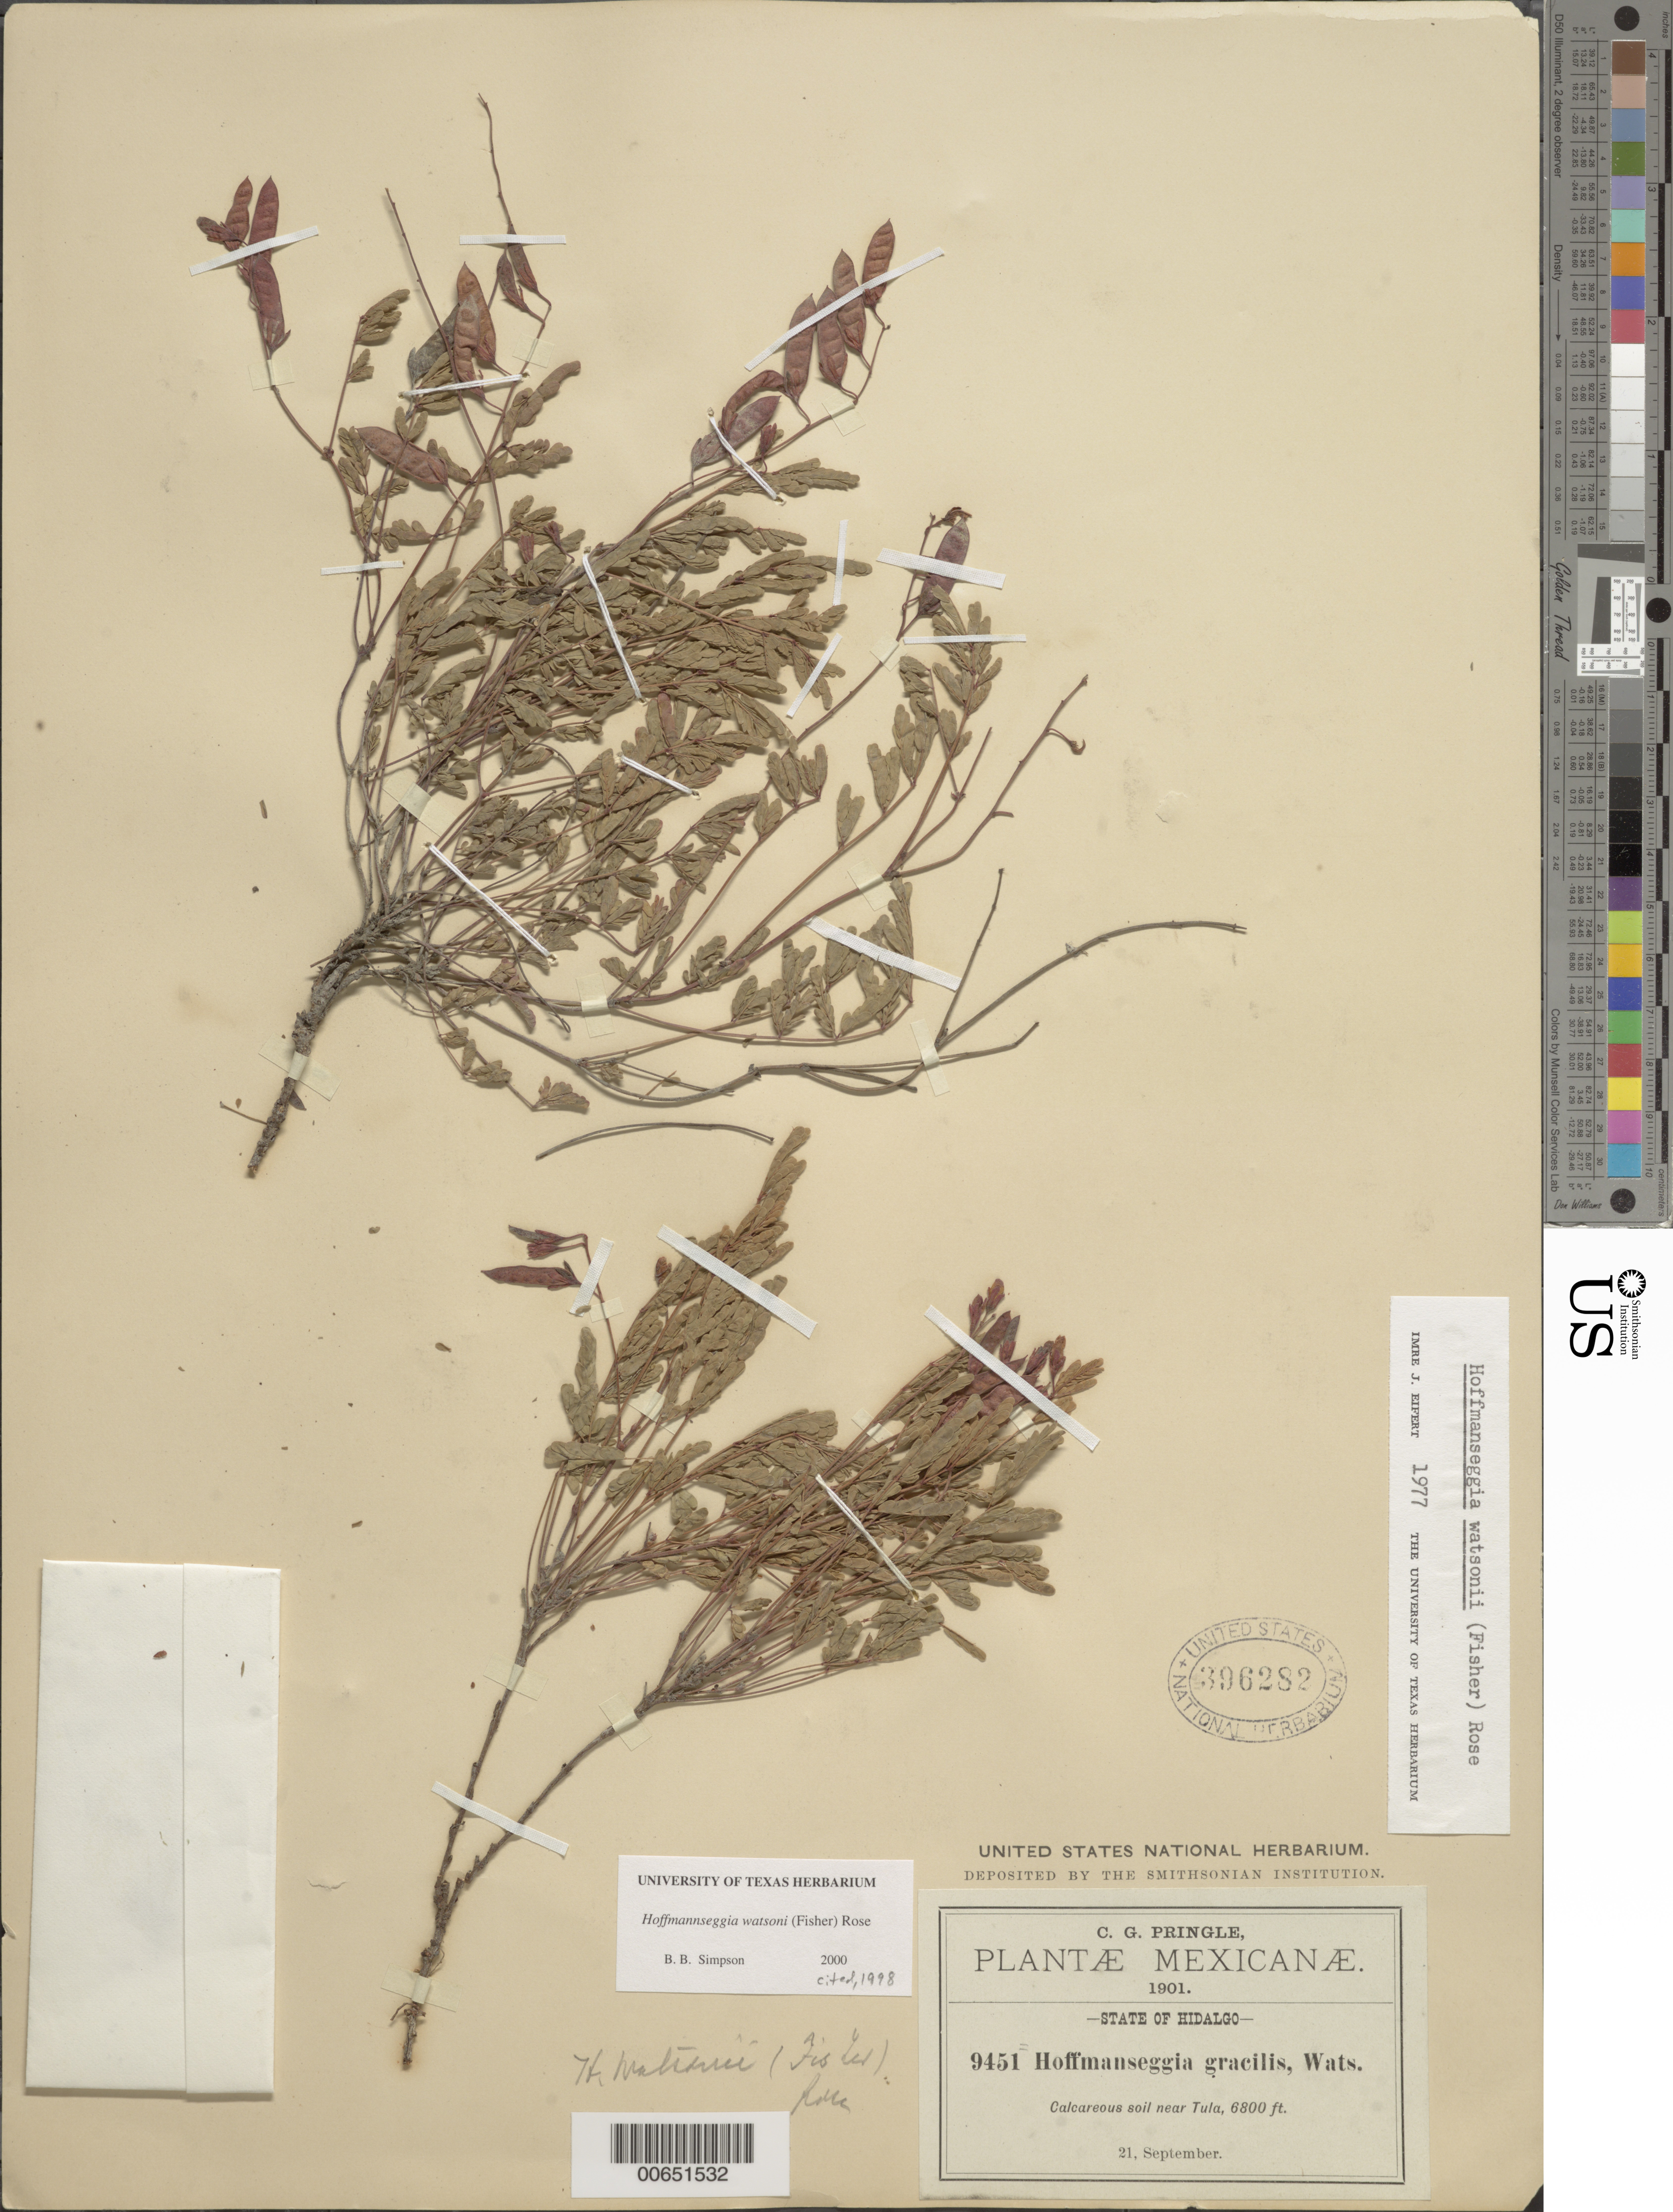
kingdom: Plantae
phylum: Tracheophyta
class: Magnoliopsida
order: Fabales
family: Fabaceae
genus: Hoffmannseggia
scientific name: Hoffmannseggia watsonii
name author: (Fisher) Rose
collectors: C. G. Pringle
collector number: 9451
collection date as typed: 21 Sep 1901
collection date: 1901-09-21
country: Mexico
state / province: Hidalgo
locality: Near Tula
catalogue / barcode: US 396282